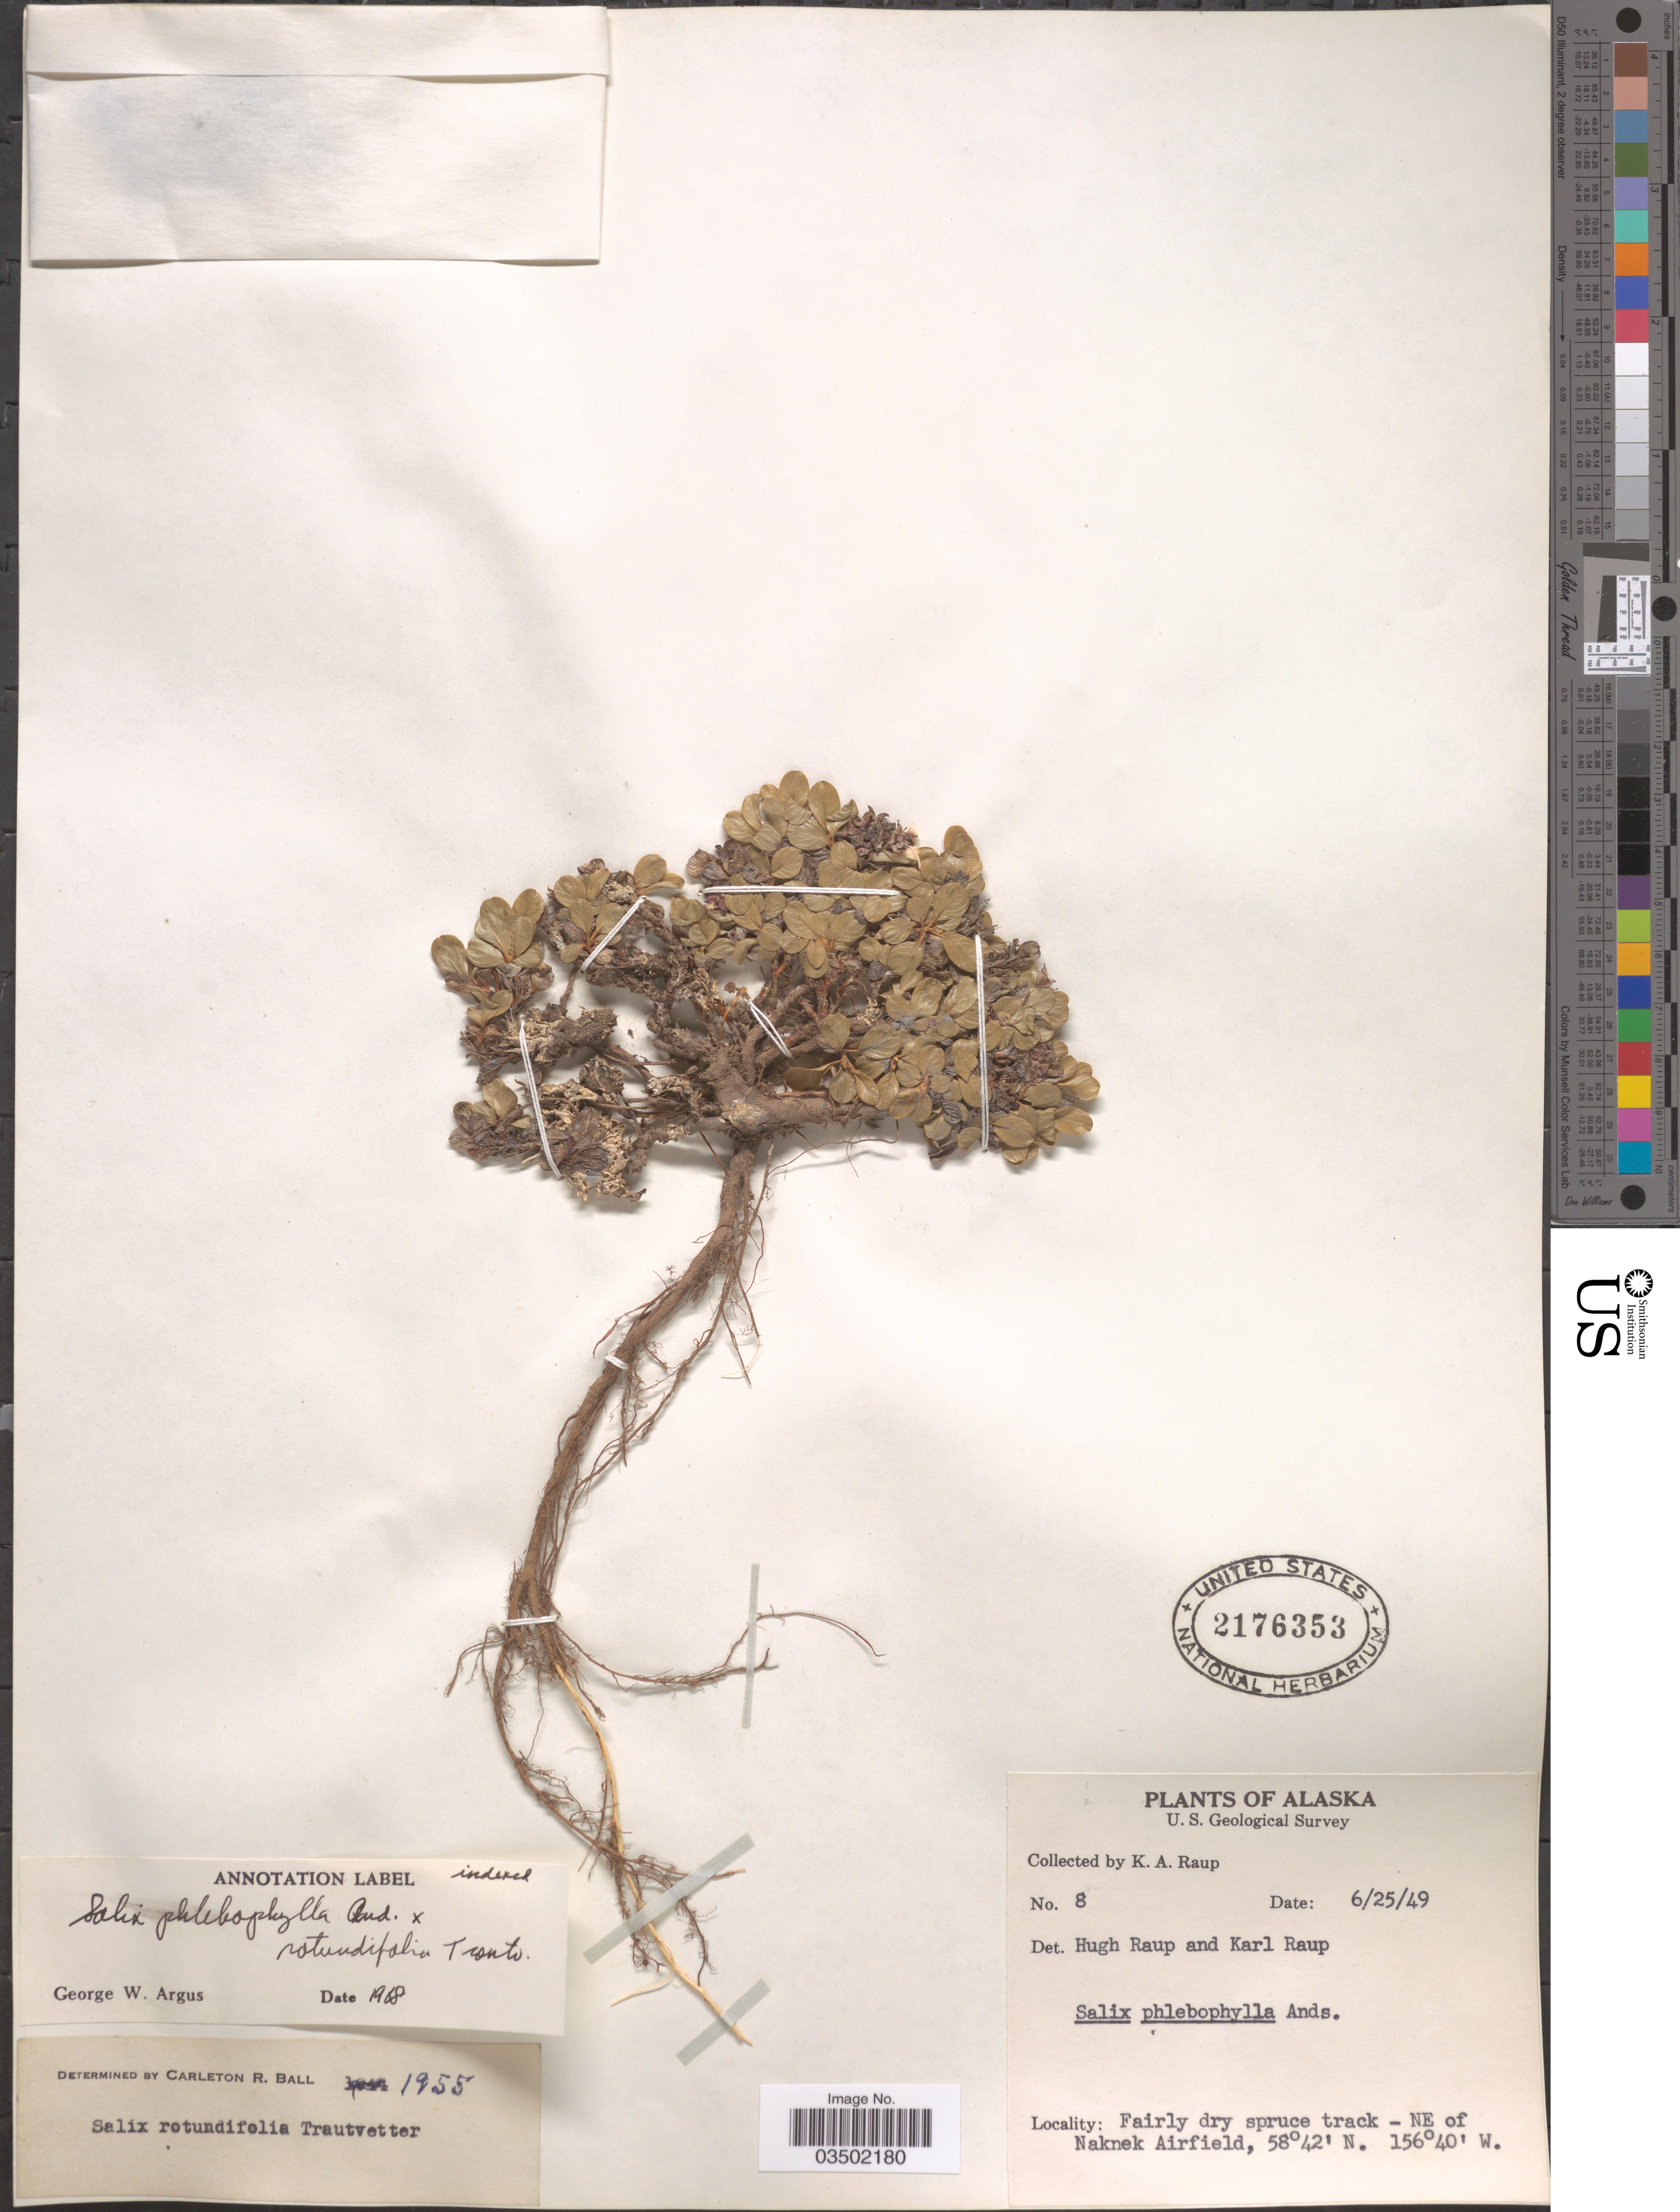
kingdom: Plantae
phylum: Tracheophyta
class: Magnoliopsida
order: Malpighiales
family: Salicaceae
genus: Salix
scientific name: Salix phlebophylla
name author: Andersson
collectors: K. Raup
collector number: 8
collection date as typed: Transcribed d/m/y: 25/6/49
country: United States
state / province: Alaska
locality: Fairly dry spruce track - NE of Naknek Airfield.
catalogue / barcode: US 2176353